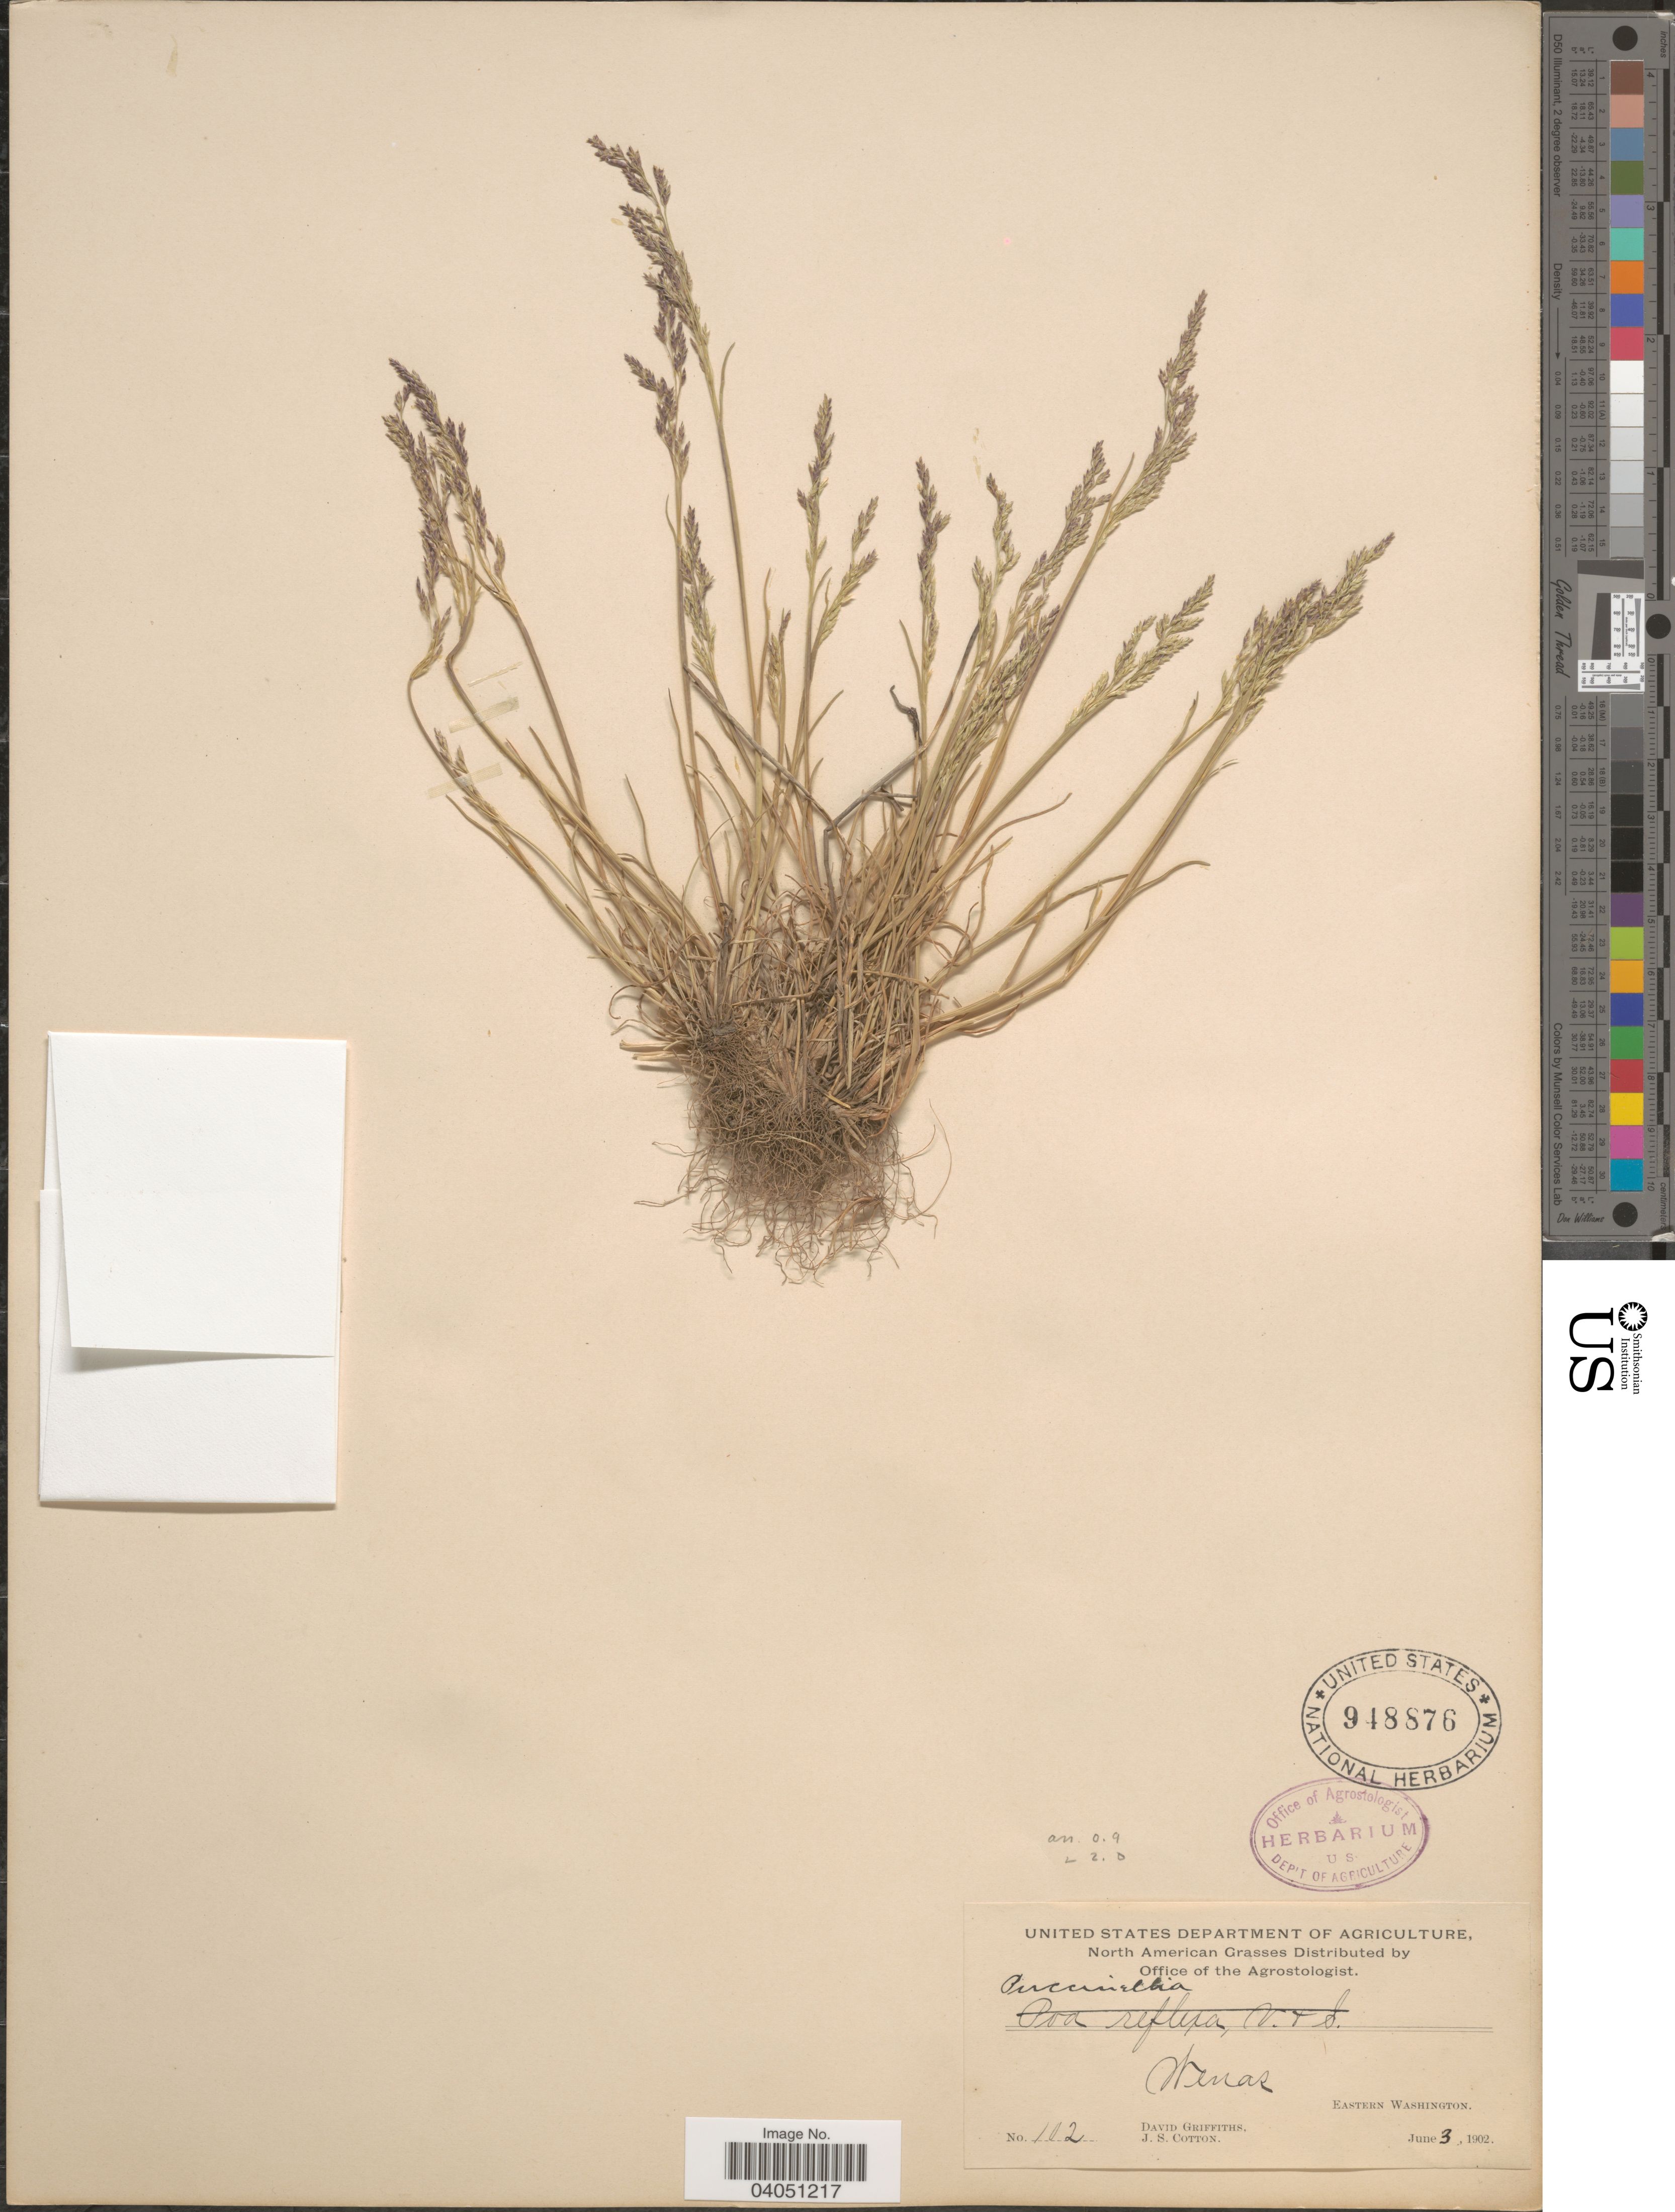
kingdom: Plantae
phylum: Tracheophyta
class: Liliopsida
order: Poales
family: Poaceae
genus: Puccinellia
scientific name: Puccinellia distans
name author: (Jacq.) Parl.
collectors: D. Griffiths & J. S. Cotton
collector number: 102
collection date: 1902-06-03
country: United States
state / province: Washington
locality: Wenas. Eastern Washington.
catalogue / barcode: US 948876